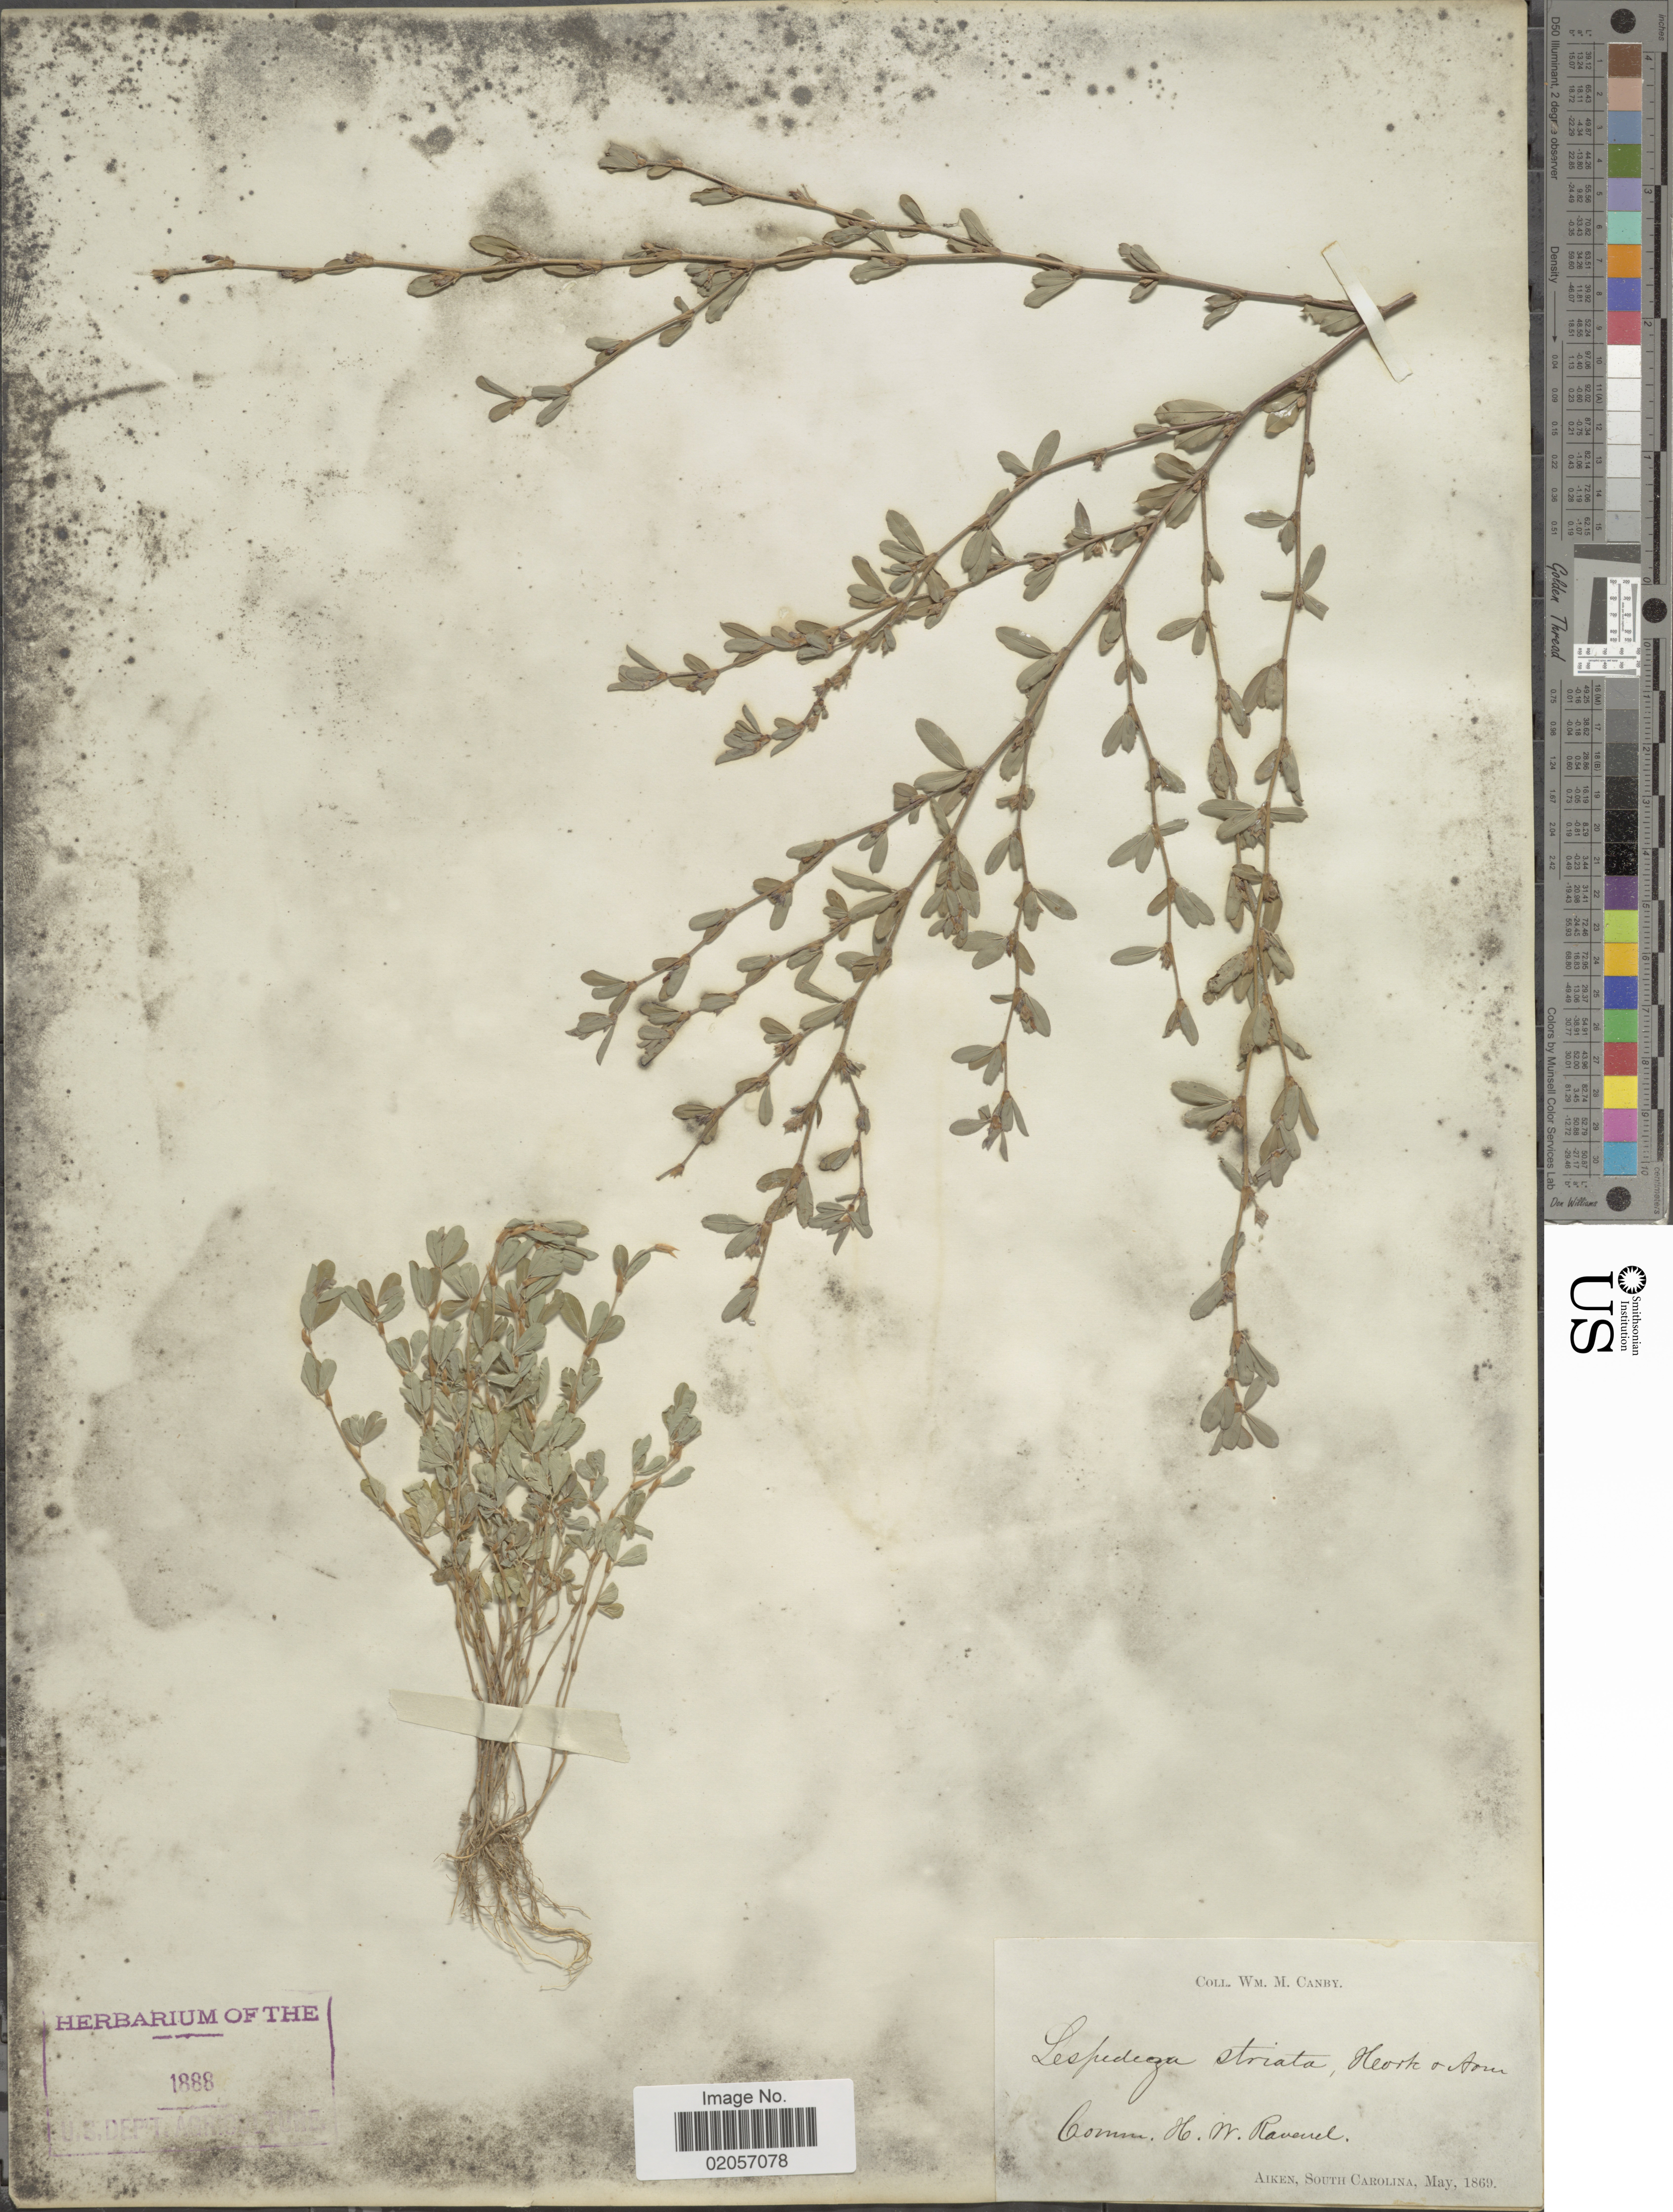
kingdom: Plantae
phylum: Tracheophyta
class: Magnoliopsida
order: Fabales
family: Fabaceae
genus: Kummerowia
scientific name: Kummerowia striata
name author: (Thunb.) Schindl.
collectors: W. M. Canby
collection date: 1869-05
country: United States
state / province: South Carolina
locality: Aiken